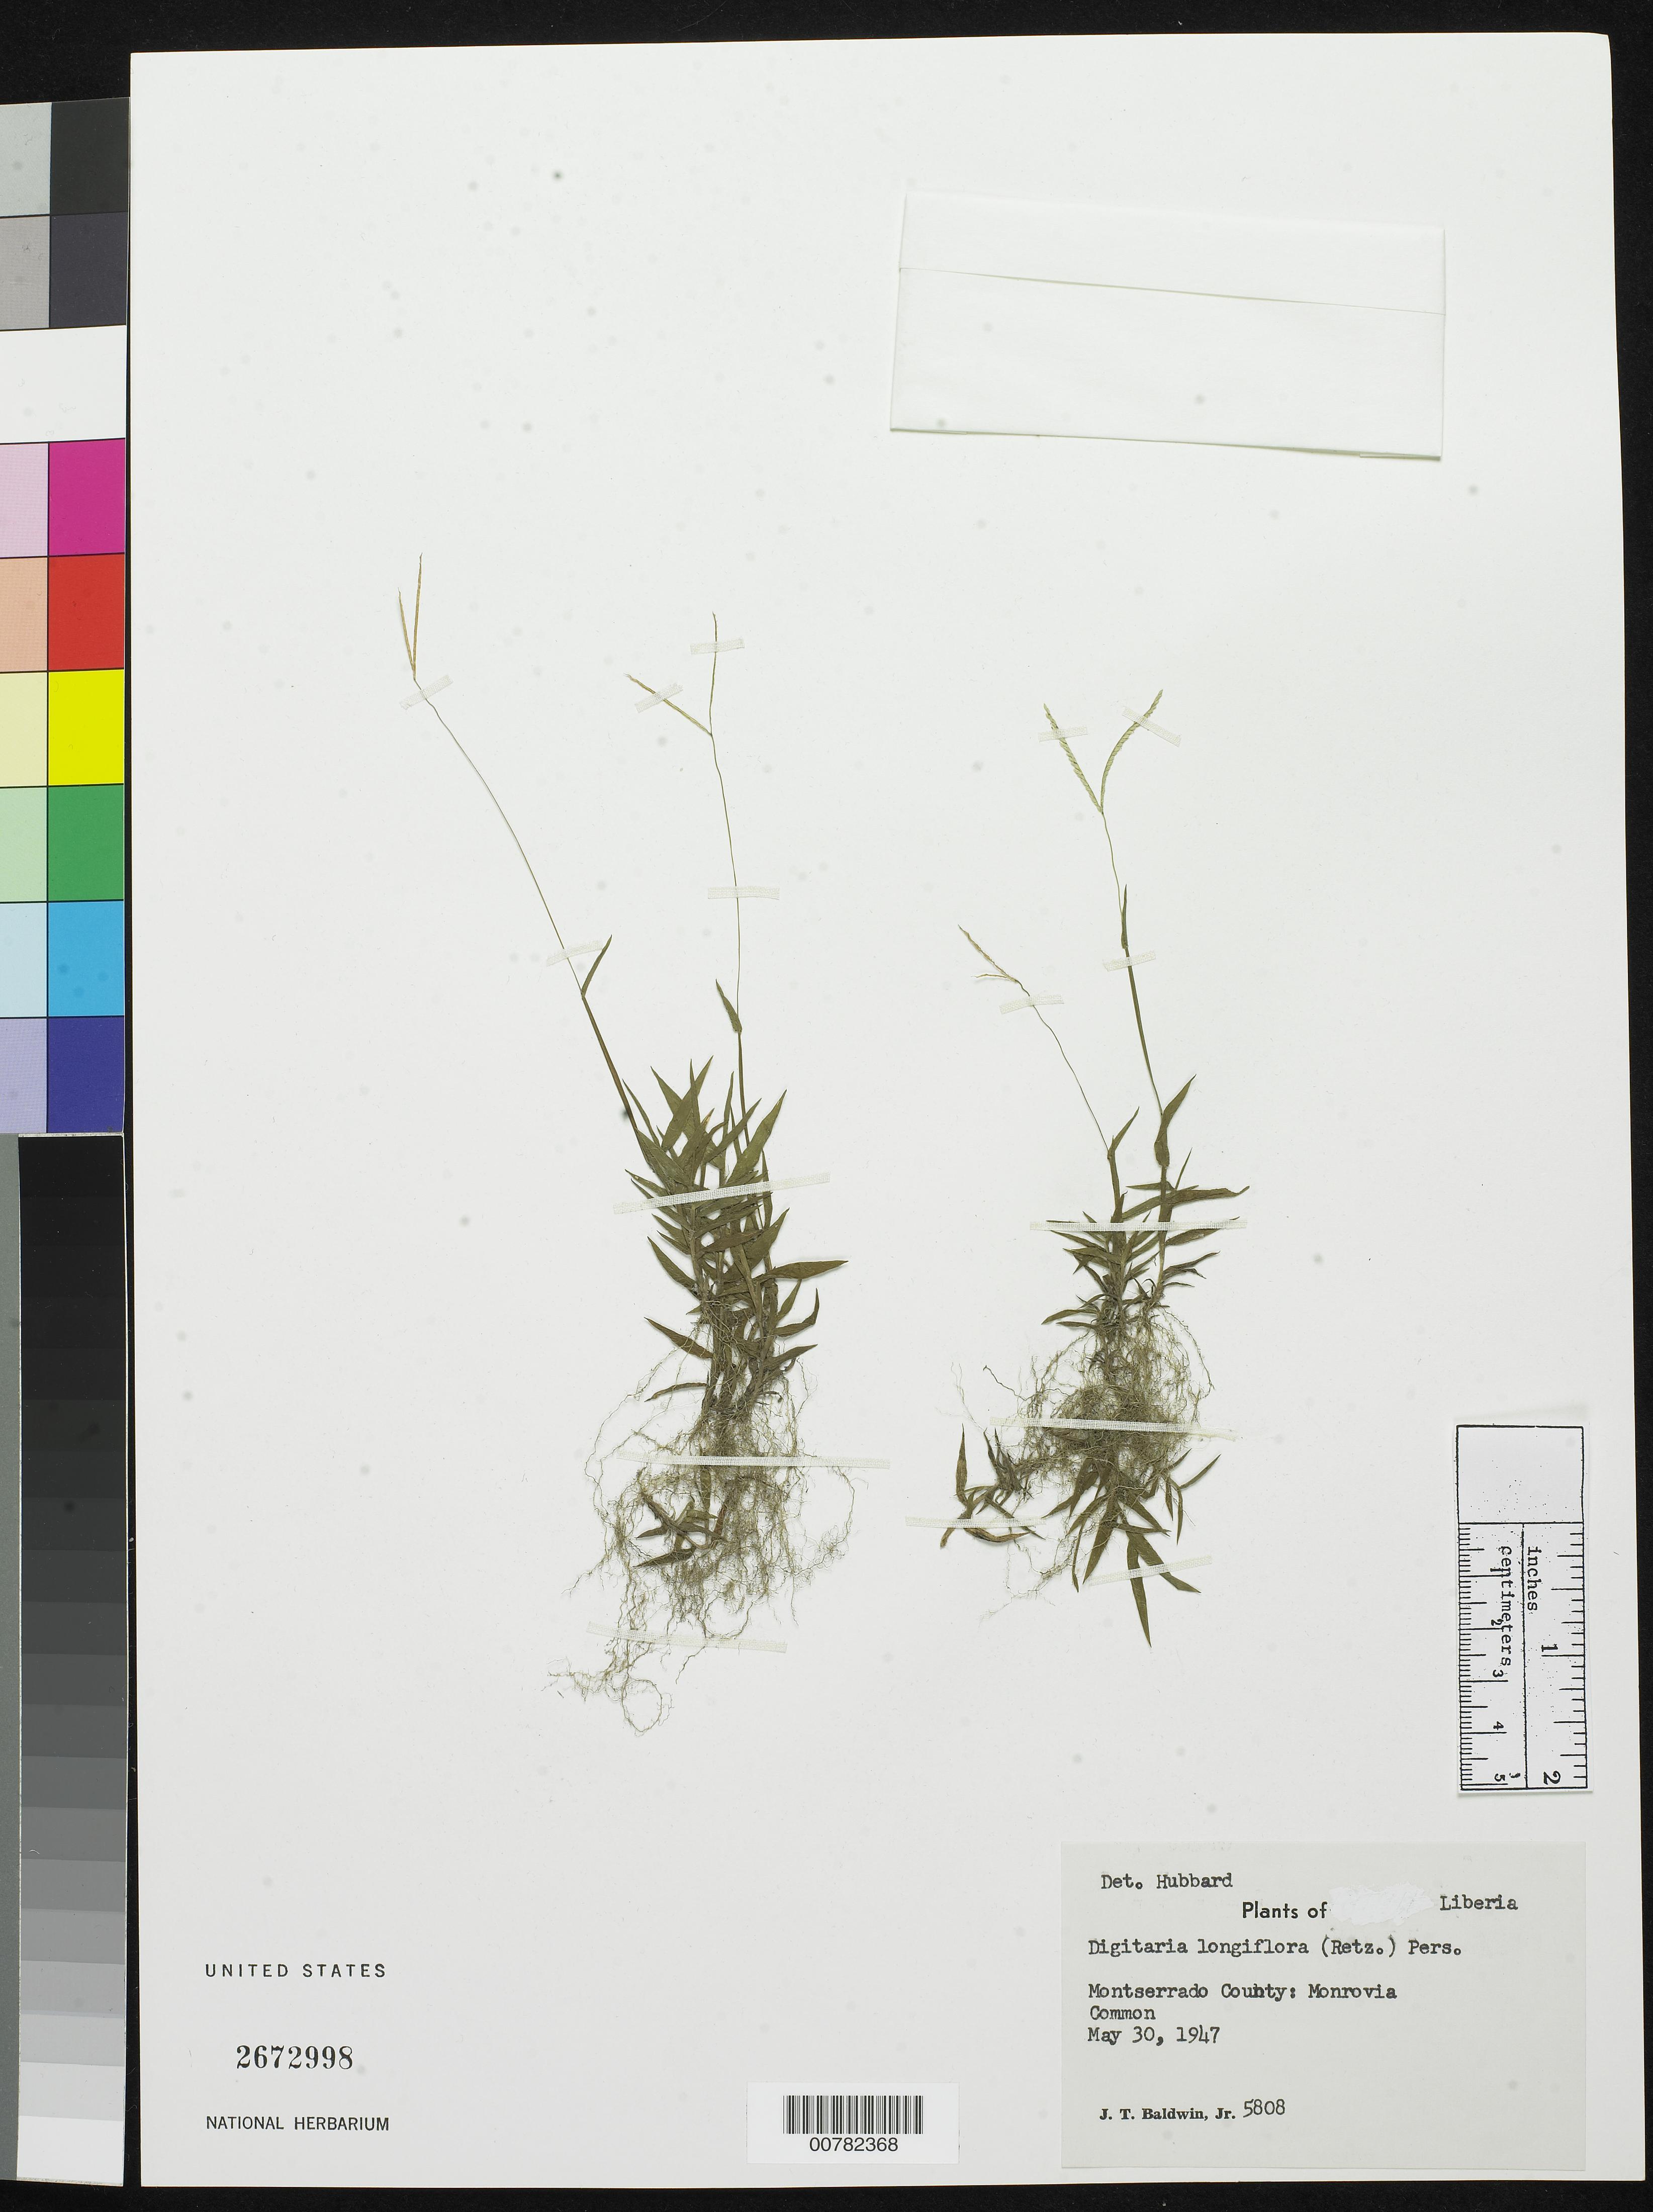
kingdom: Plantae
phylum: Tracheophyta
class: Liliopsida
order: Poales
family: Poaceae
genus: Digitaria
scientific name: Digitaria longiflora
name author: (Retz.) Pers.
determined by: Hubbard, C. E.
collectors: J. T. Baldwin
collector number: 5808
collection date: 1947-05-30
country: Liberia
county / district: Montserrado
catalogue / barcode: US 2672998